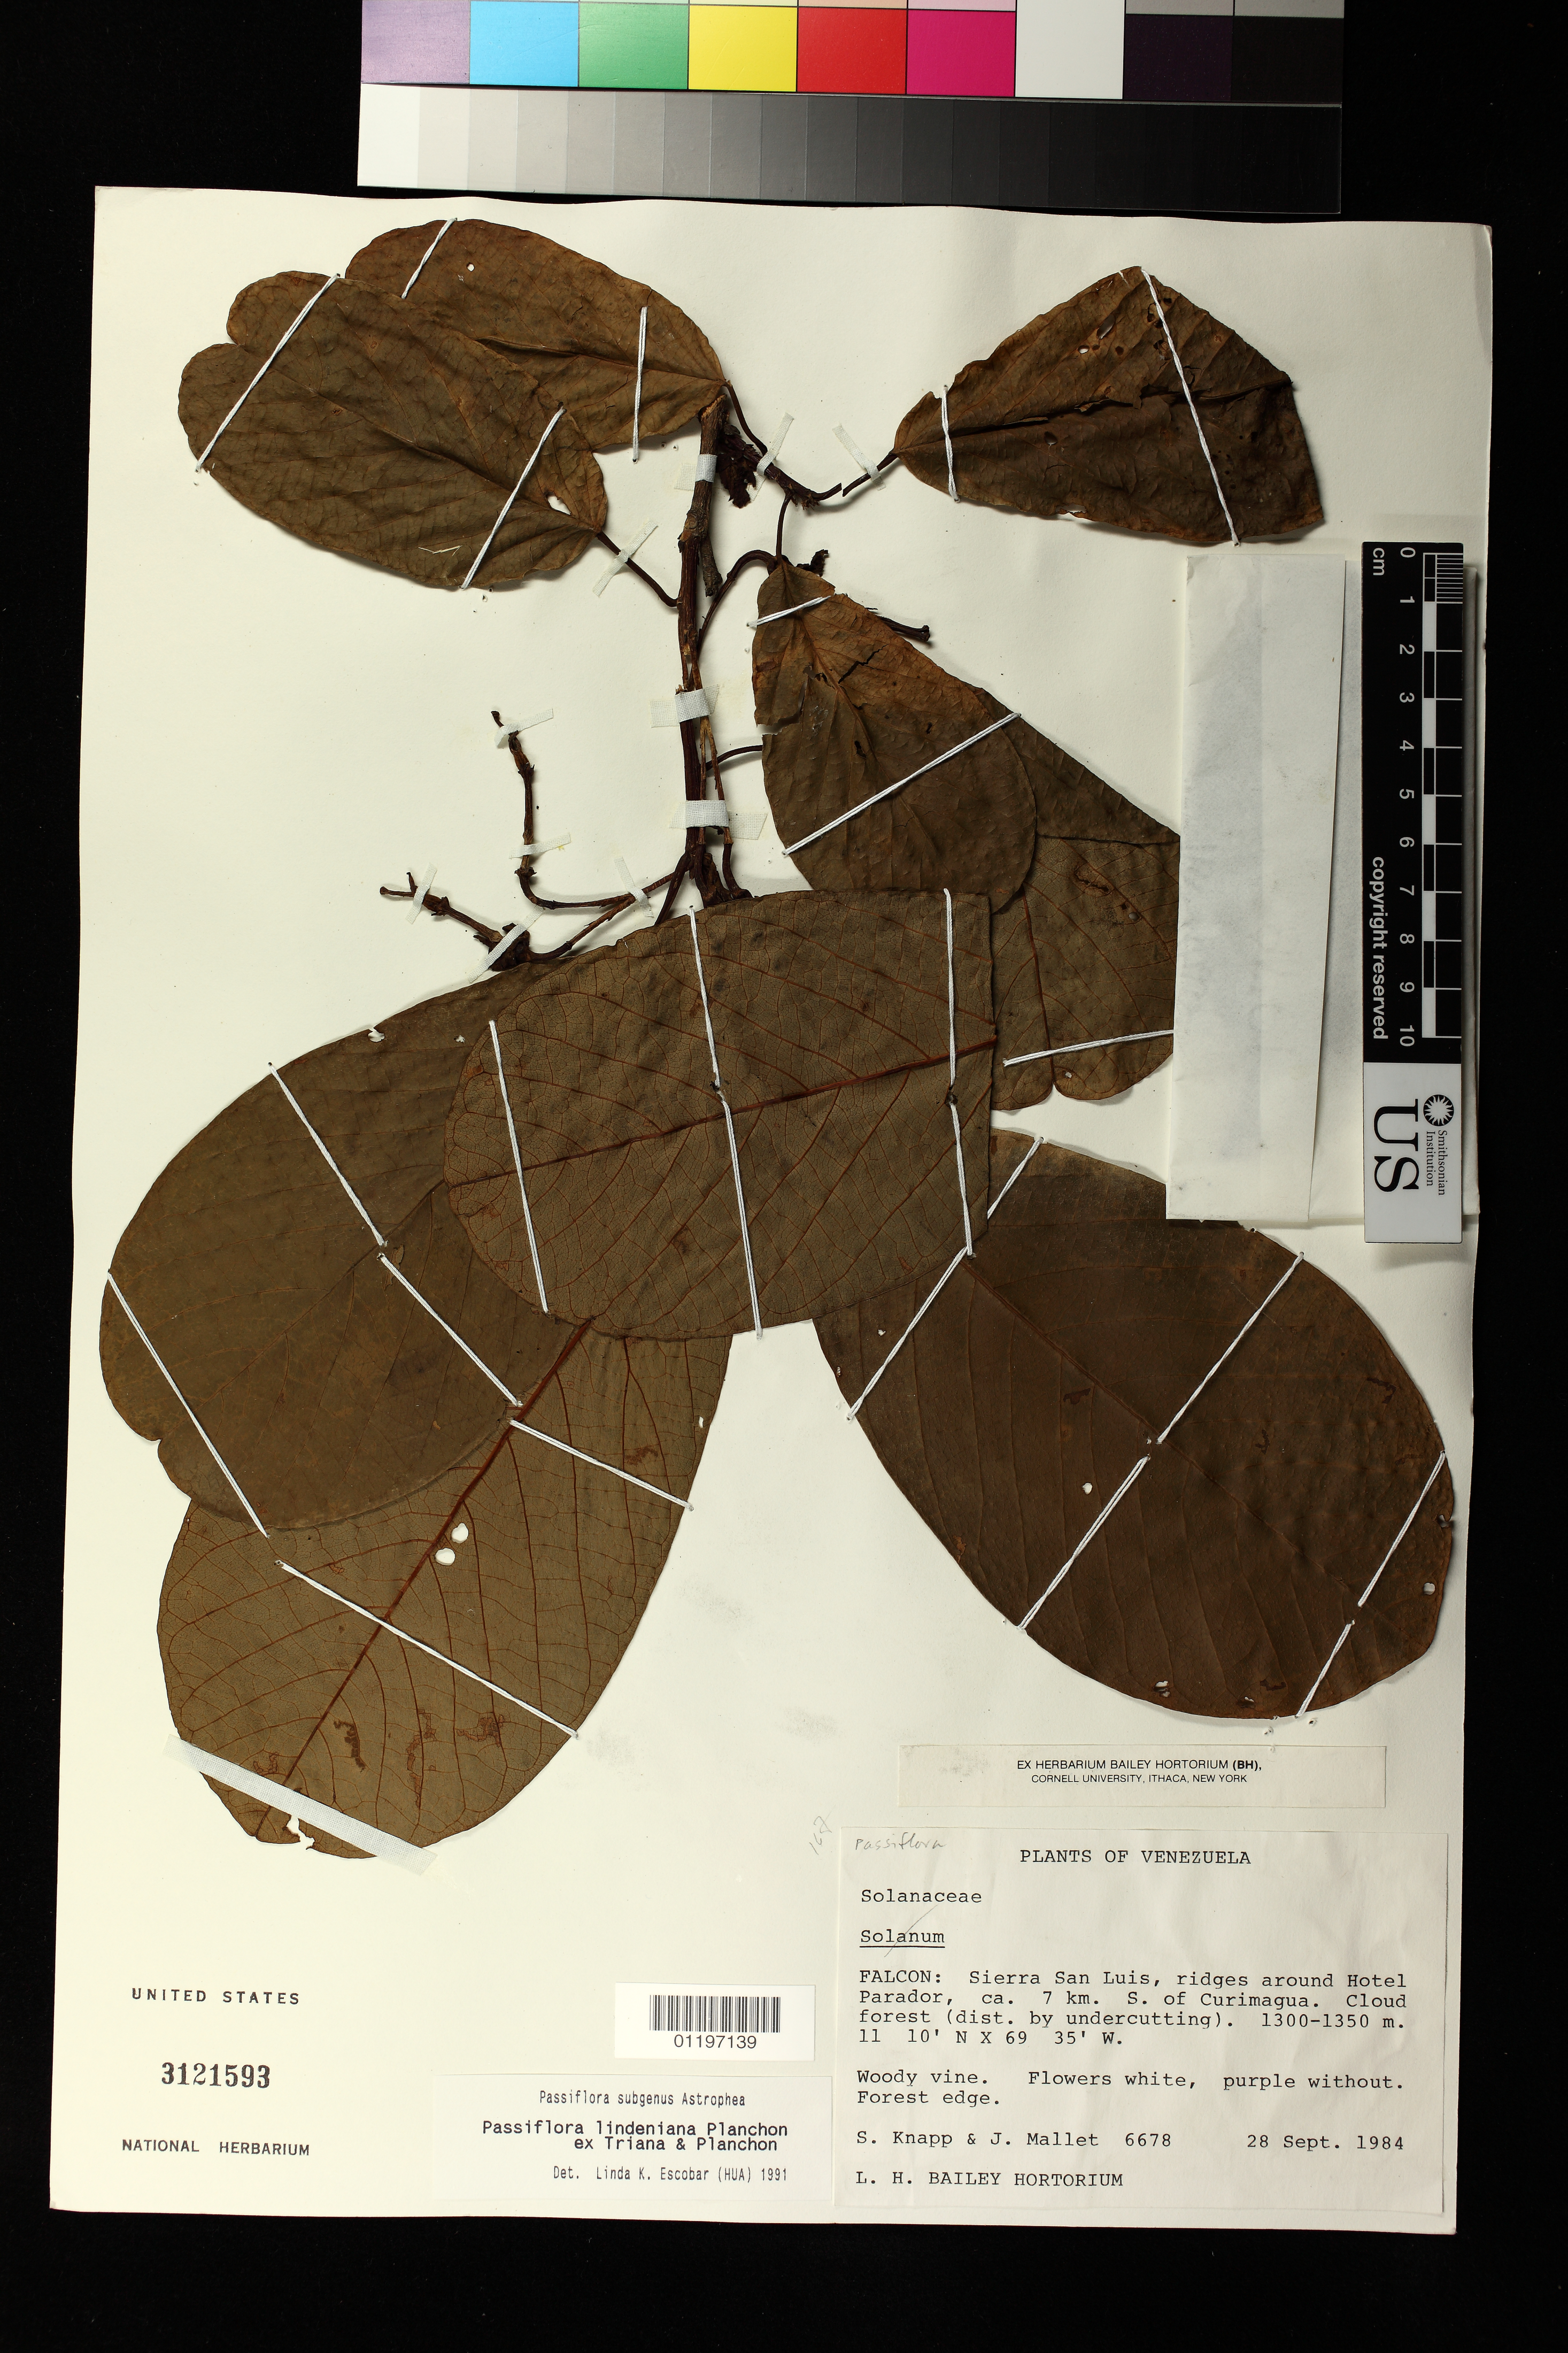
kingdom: Plantae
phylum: Tracheophyta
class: Magnoliopsida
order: Malpighiales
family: Passifloraceae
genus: Passiflora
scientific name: Passiflora lindeniana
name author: Planch.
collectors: S. Knapp & J. Mallett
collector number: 6678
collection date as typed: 28 Sep 1984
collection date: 1984-09-28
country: Venezuela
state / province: Falcón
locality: Sierra San Luis, ridges around Hotel Parador, ca. 7 km. S of Curimagua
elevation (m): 1300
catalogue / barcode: US 3121593